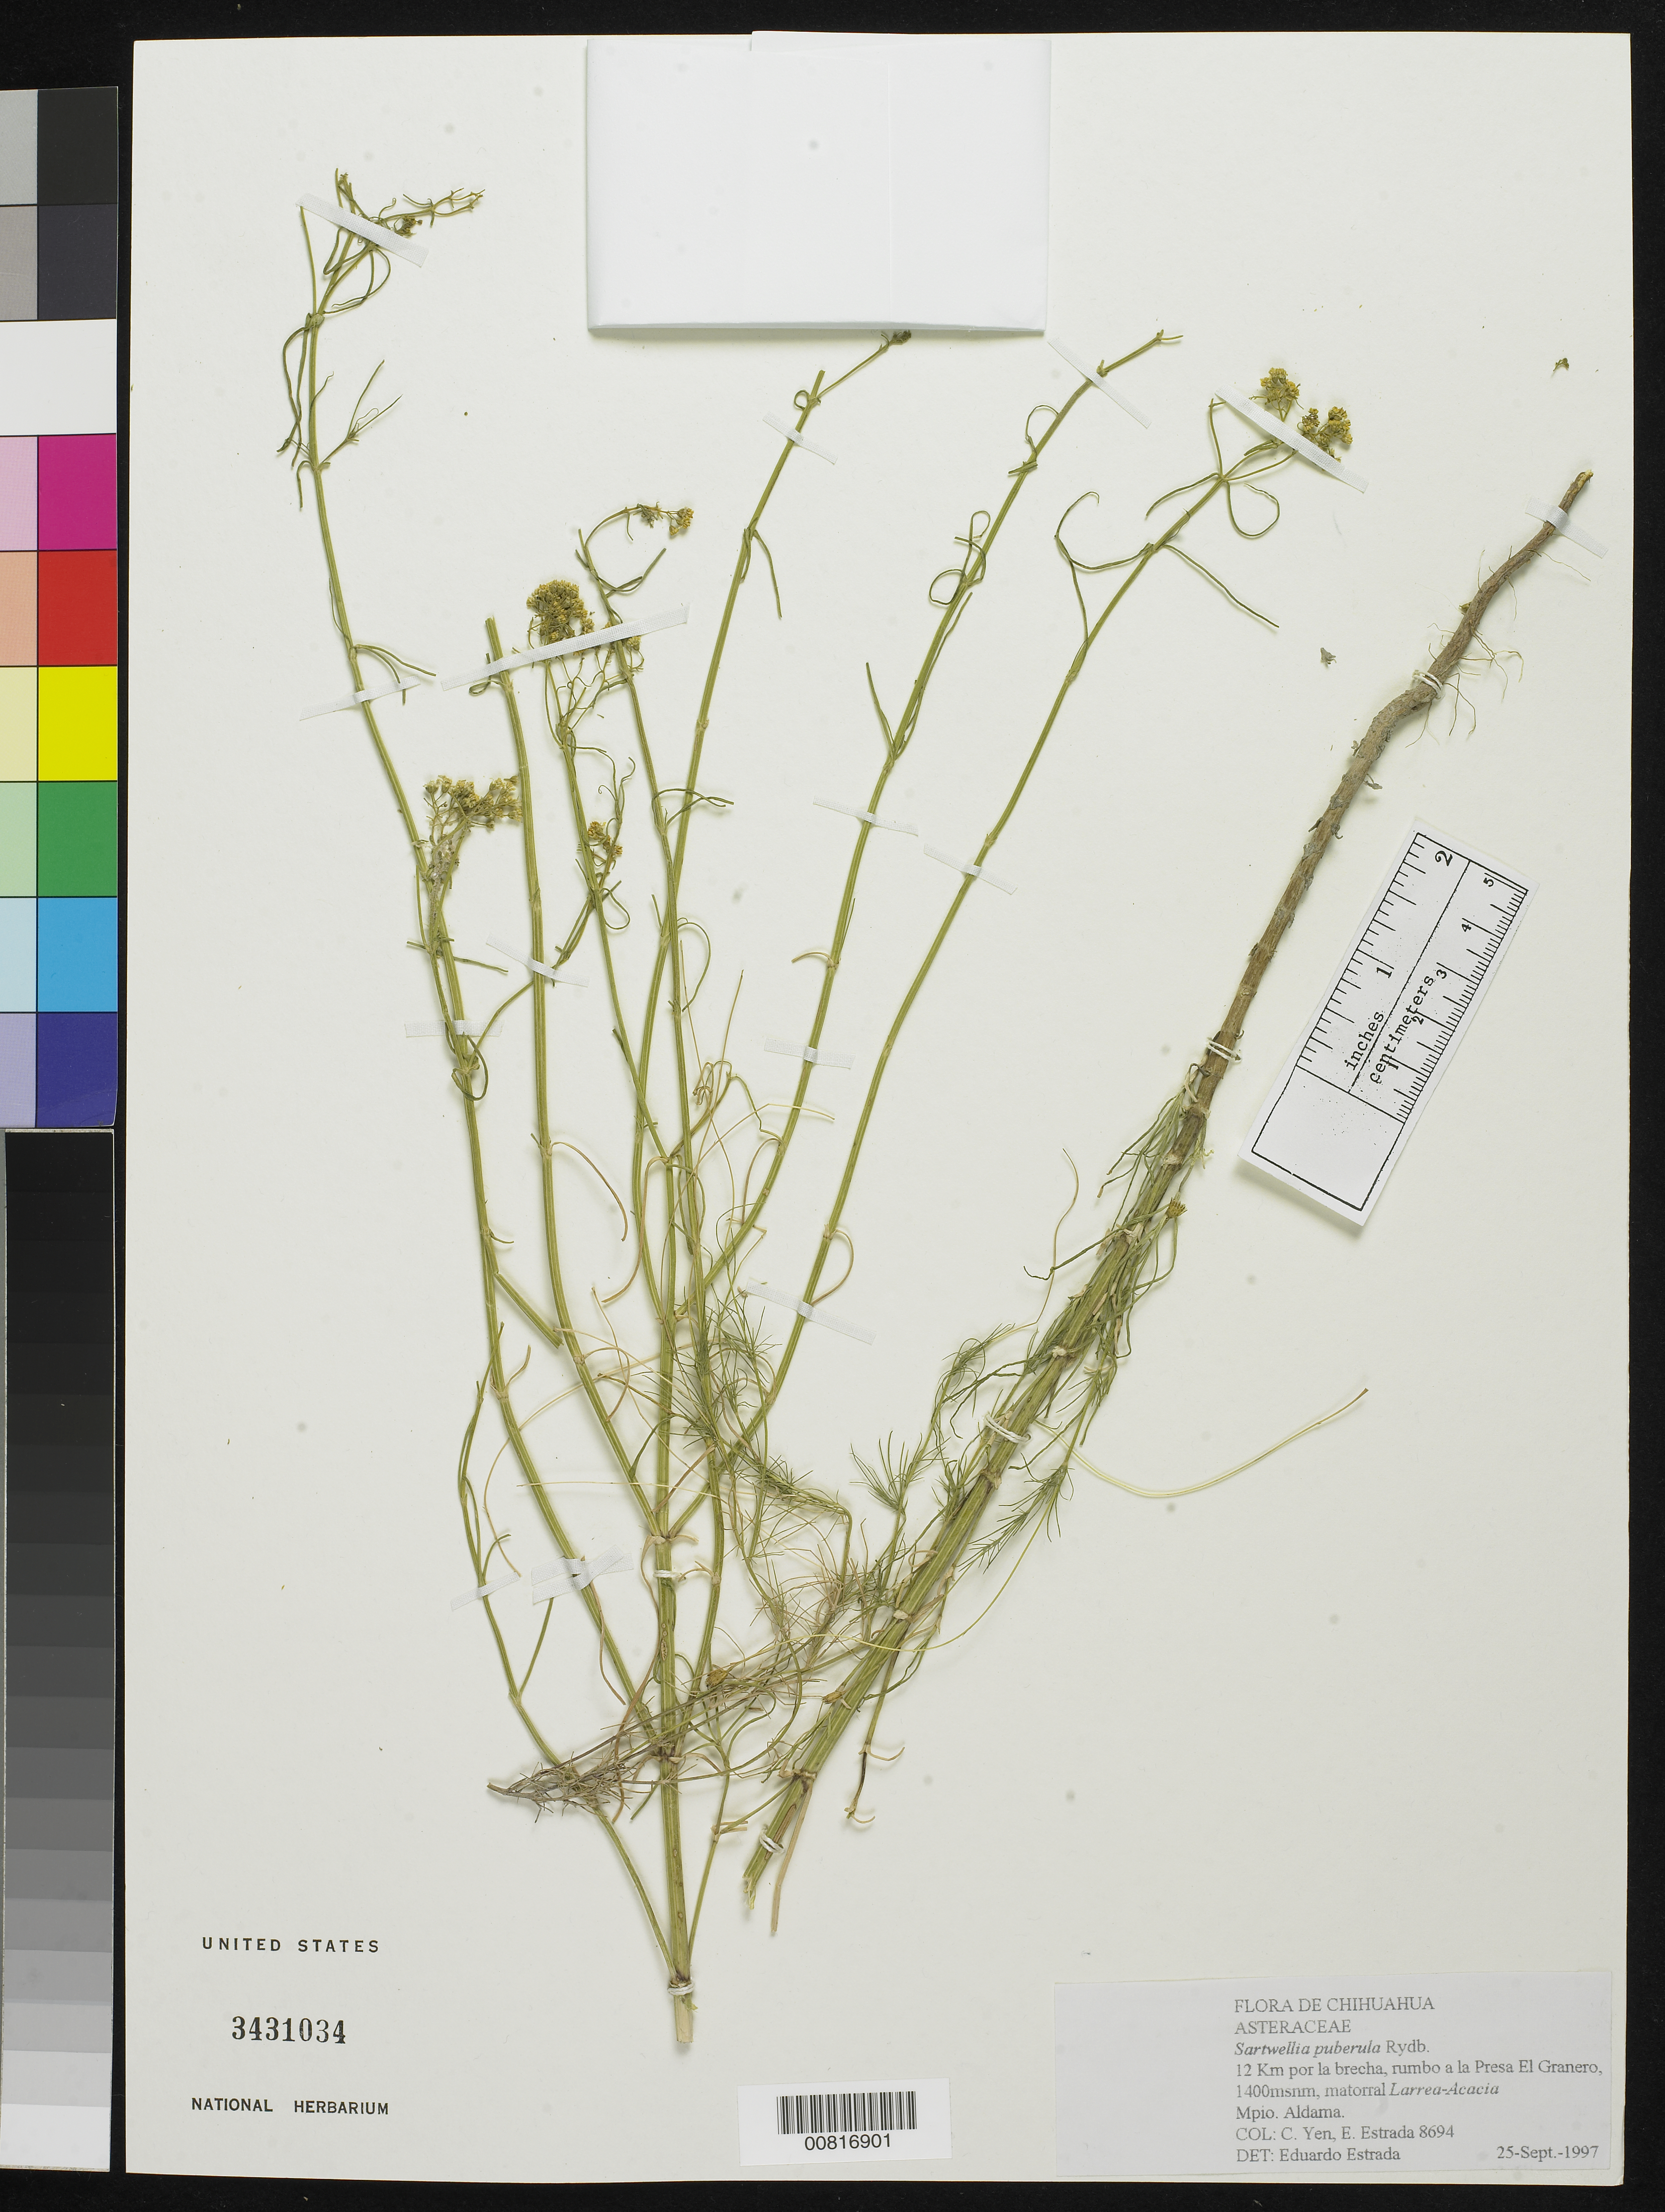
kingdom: Plantae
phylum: Tracheophyta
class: Magnoliopsida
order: Asterales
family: Asteraceae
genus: Sartwellia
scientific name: Sartwellia puberula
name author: Rydb.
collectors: Y. C. Yang & E. Estrada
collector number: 8694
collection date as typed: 25 Sep 1997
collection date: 1997-09-25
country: Mexico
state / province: Chihuahua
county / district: Aldama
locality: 12 km. por la brecha, rumbo a la Presa El Granero.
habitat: Matorral Larrea- Acacia.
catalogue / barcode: US 3431034